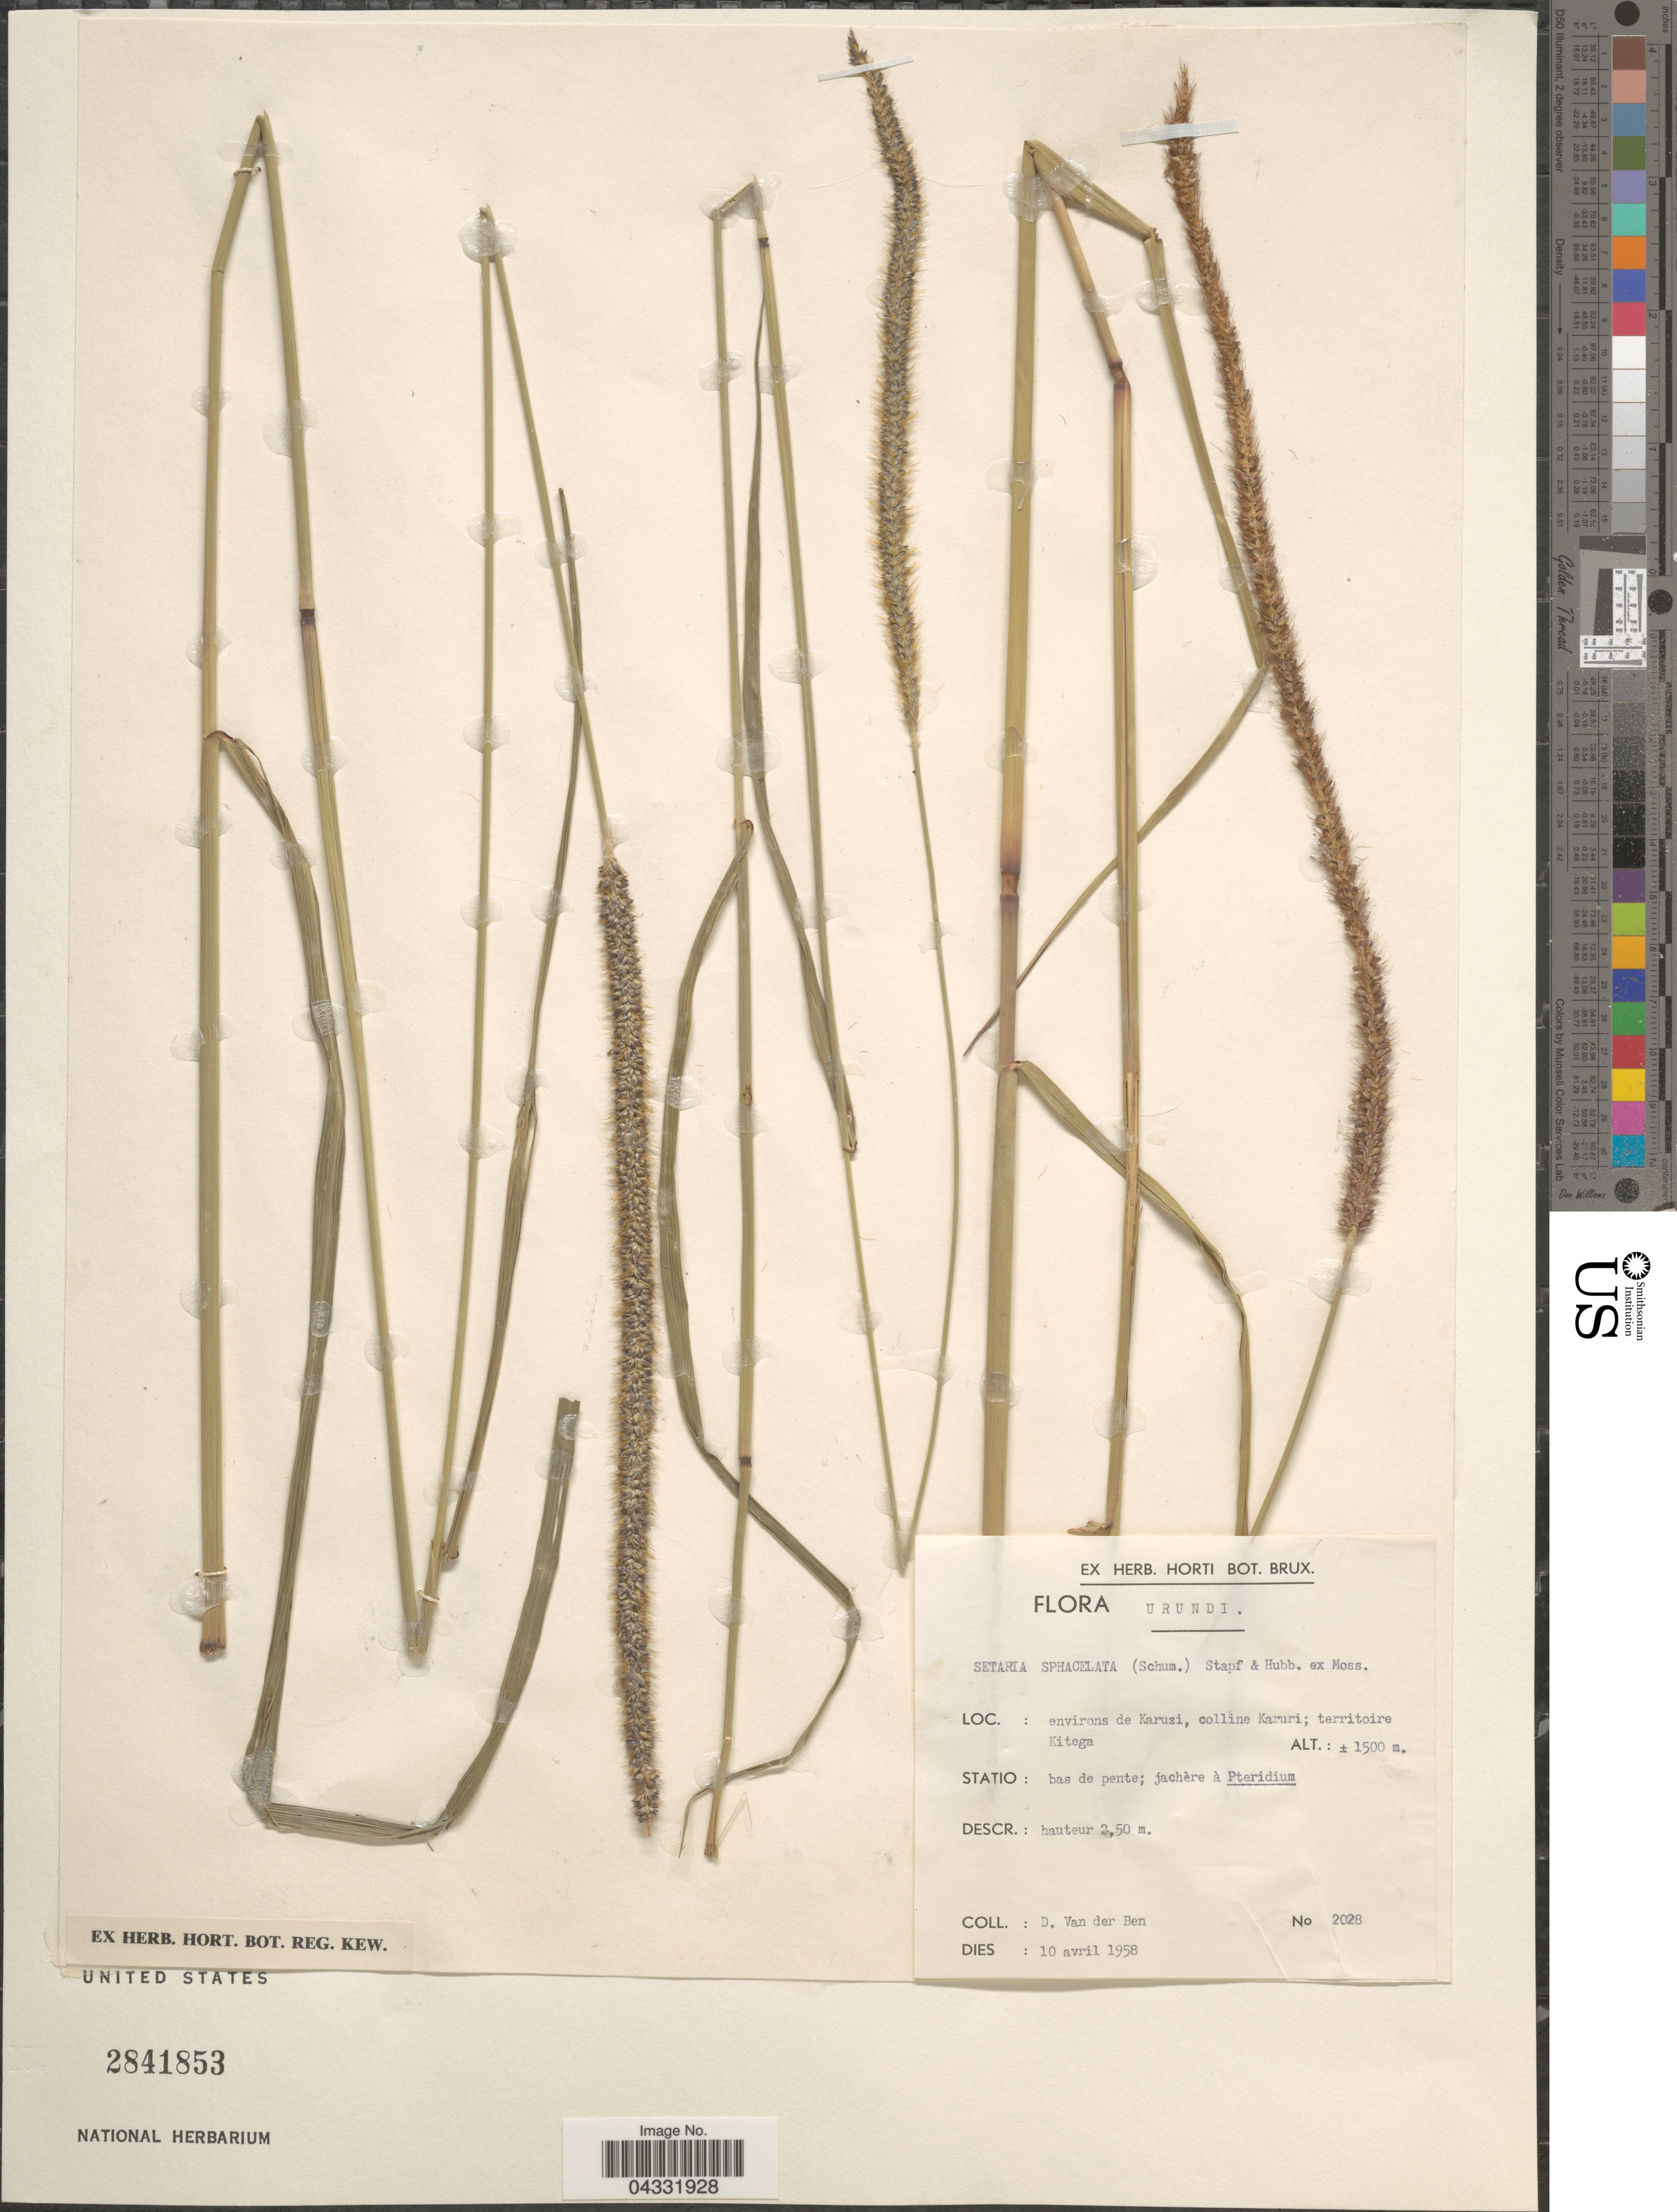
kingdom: Plantae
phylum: Tracheophyta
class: Liliopsida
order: Poales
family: Poaceae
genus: Setaria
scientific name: Setaria sphacelata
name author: (Schumach.) Stapf & Hubb. ex Moss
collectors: D. Van Der Ben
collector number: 2028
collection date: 1958-04-10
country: Uganda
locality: Urundi. Environs de Karuzi, colline Karuri; territoire Kitega.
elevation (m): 1500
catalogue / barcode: US 2841853